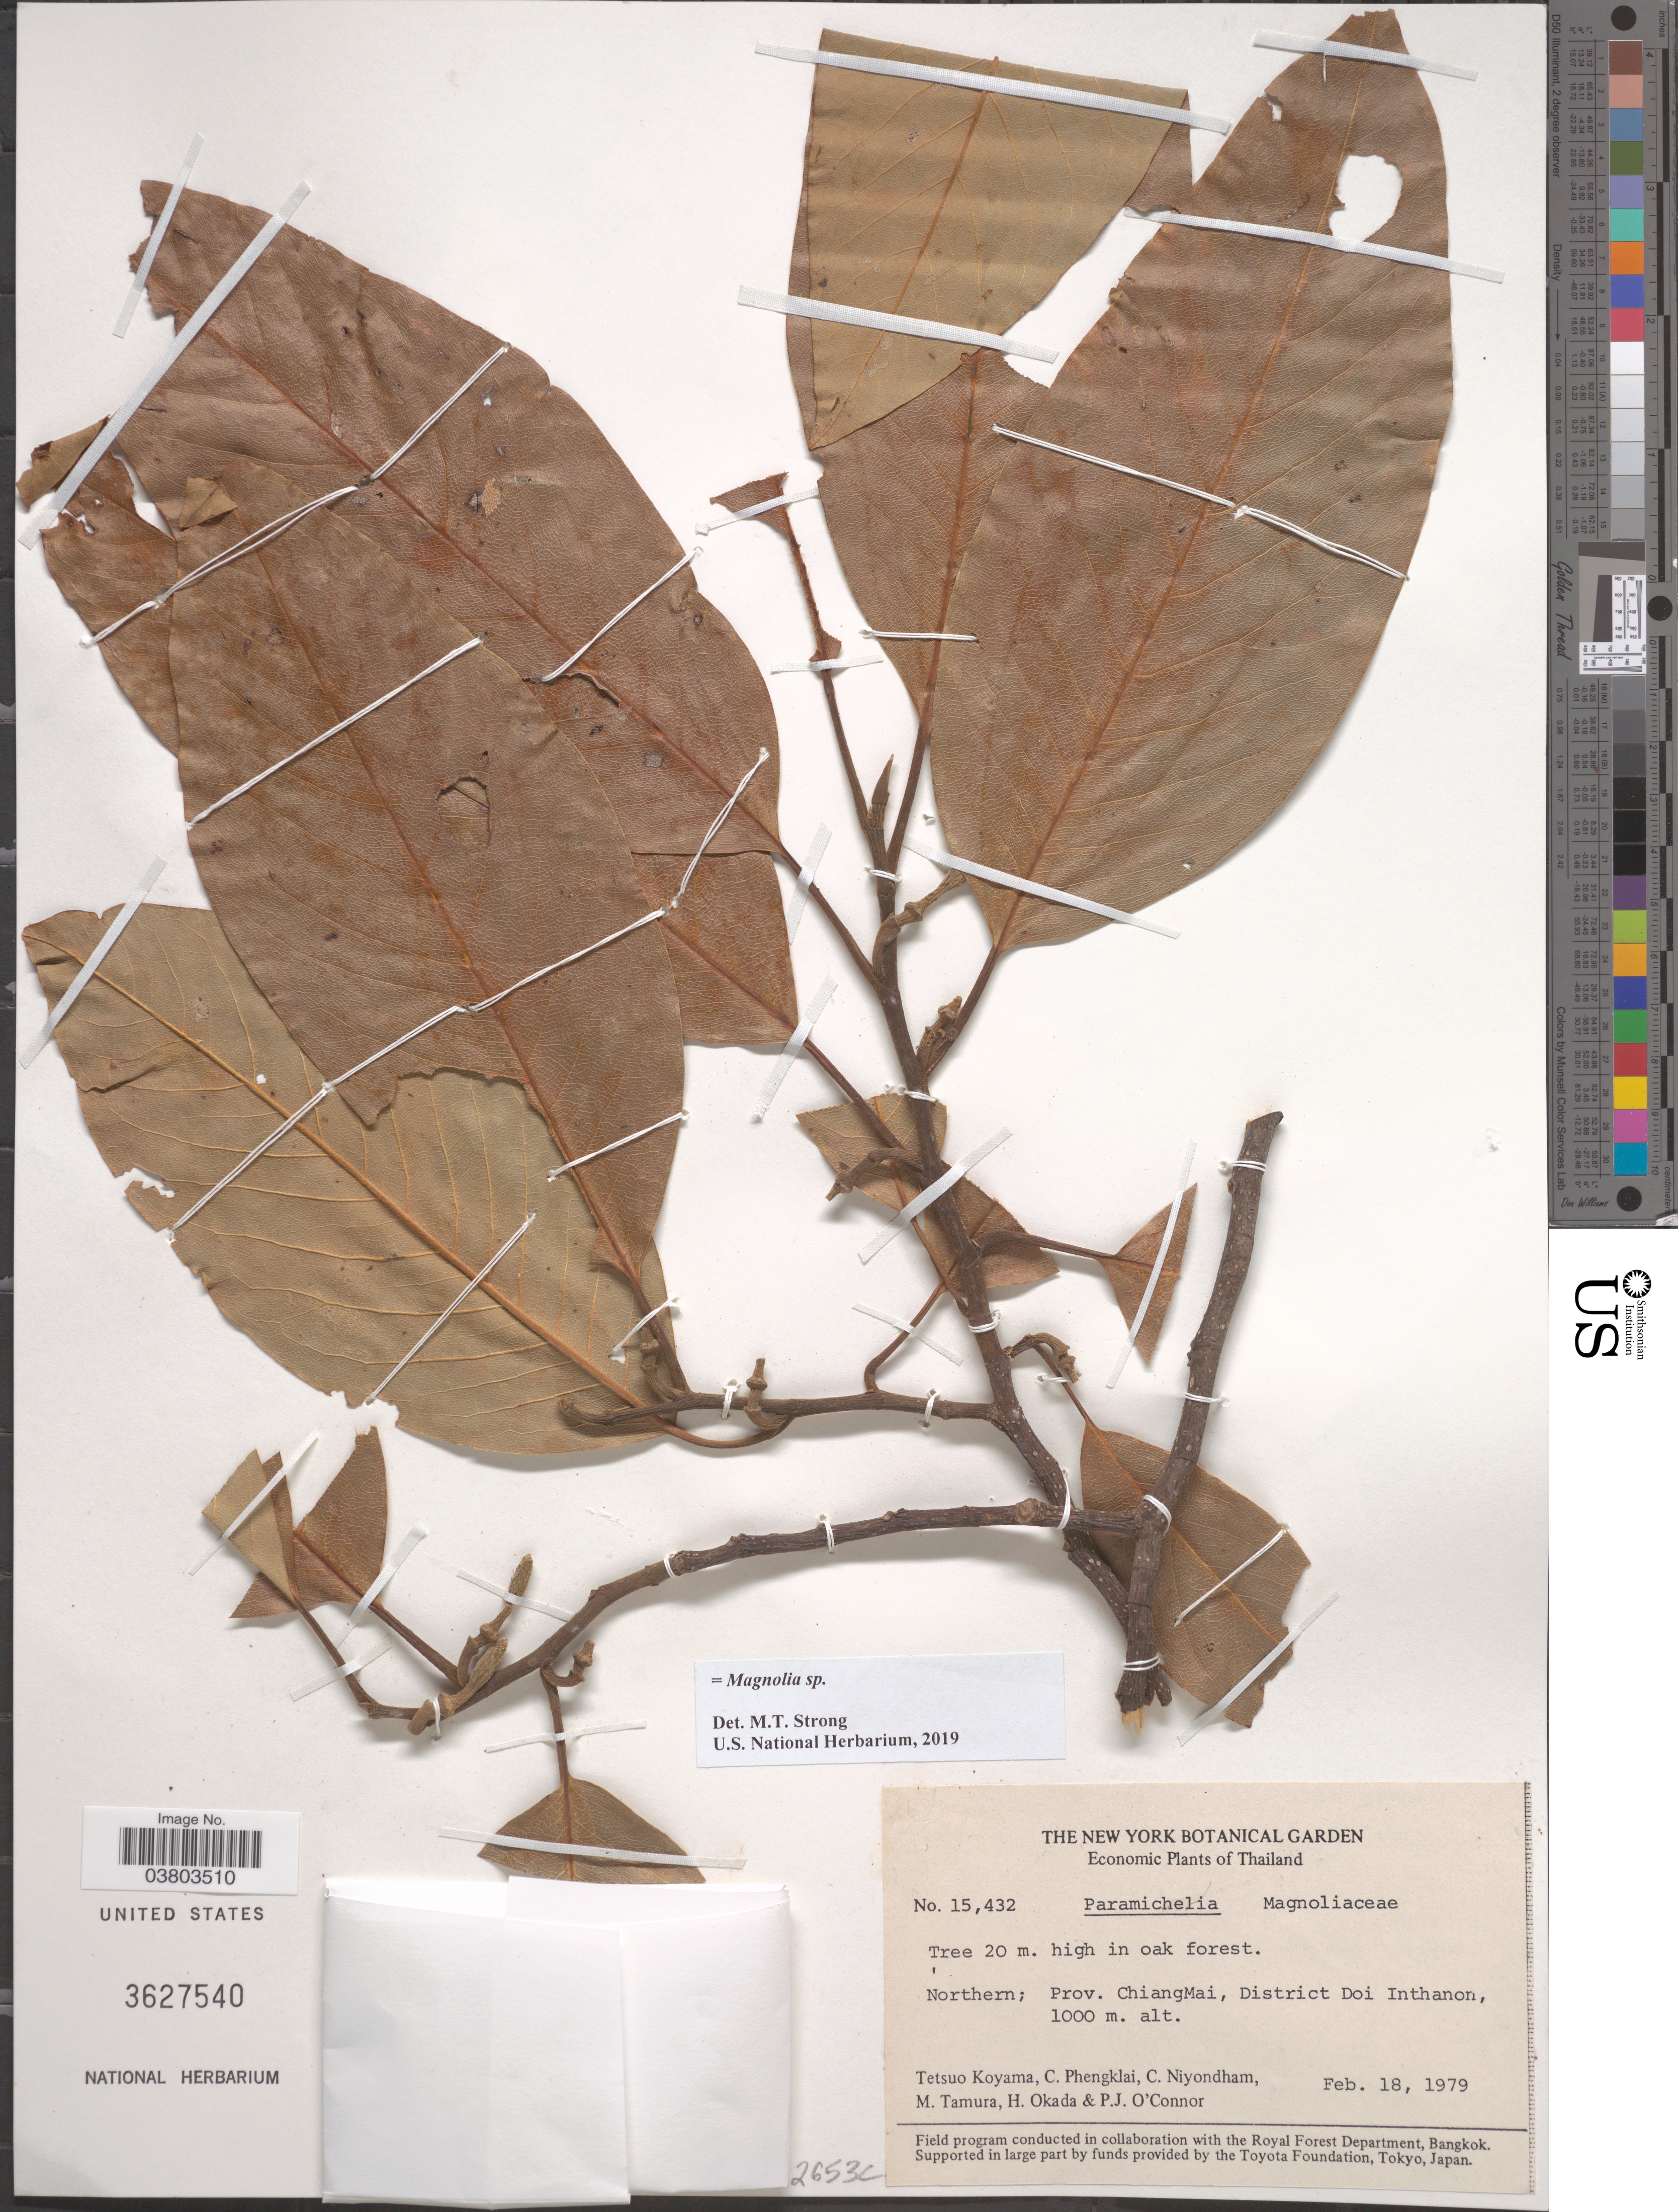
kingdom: Plantae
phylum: Tracheophyta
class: Magnoliopsida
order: Magnoliales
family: Magnoliaceae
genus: Magnolia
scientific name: Magnolia sp.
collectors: T. Koyama, C. Phengklai, C. Niyondham, M. Tamura & et al.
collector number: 15432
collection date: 1979-02-18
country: Thailand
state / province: Chiang Mai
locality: Northern; Prov. ChiangMai, District Doi Inthanon.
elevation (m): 1000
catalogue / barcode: US 3627540